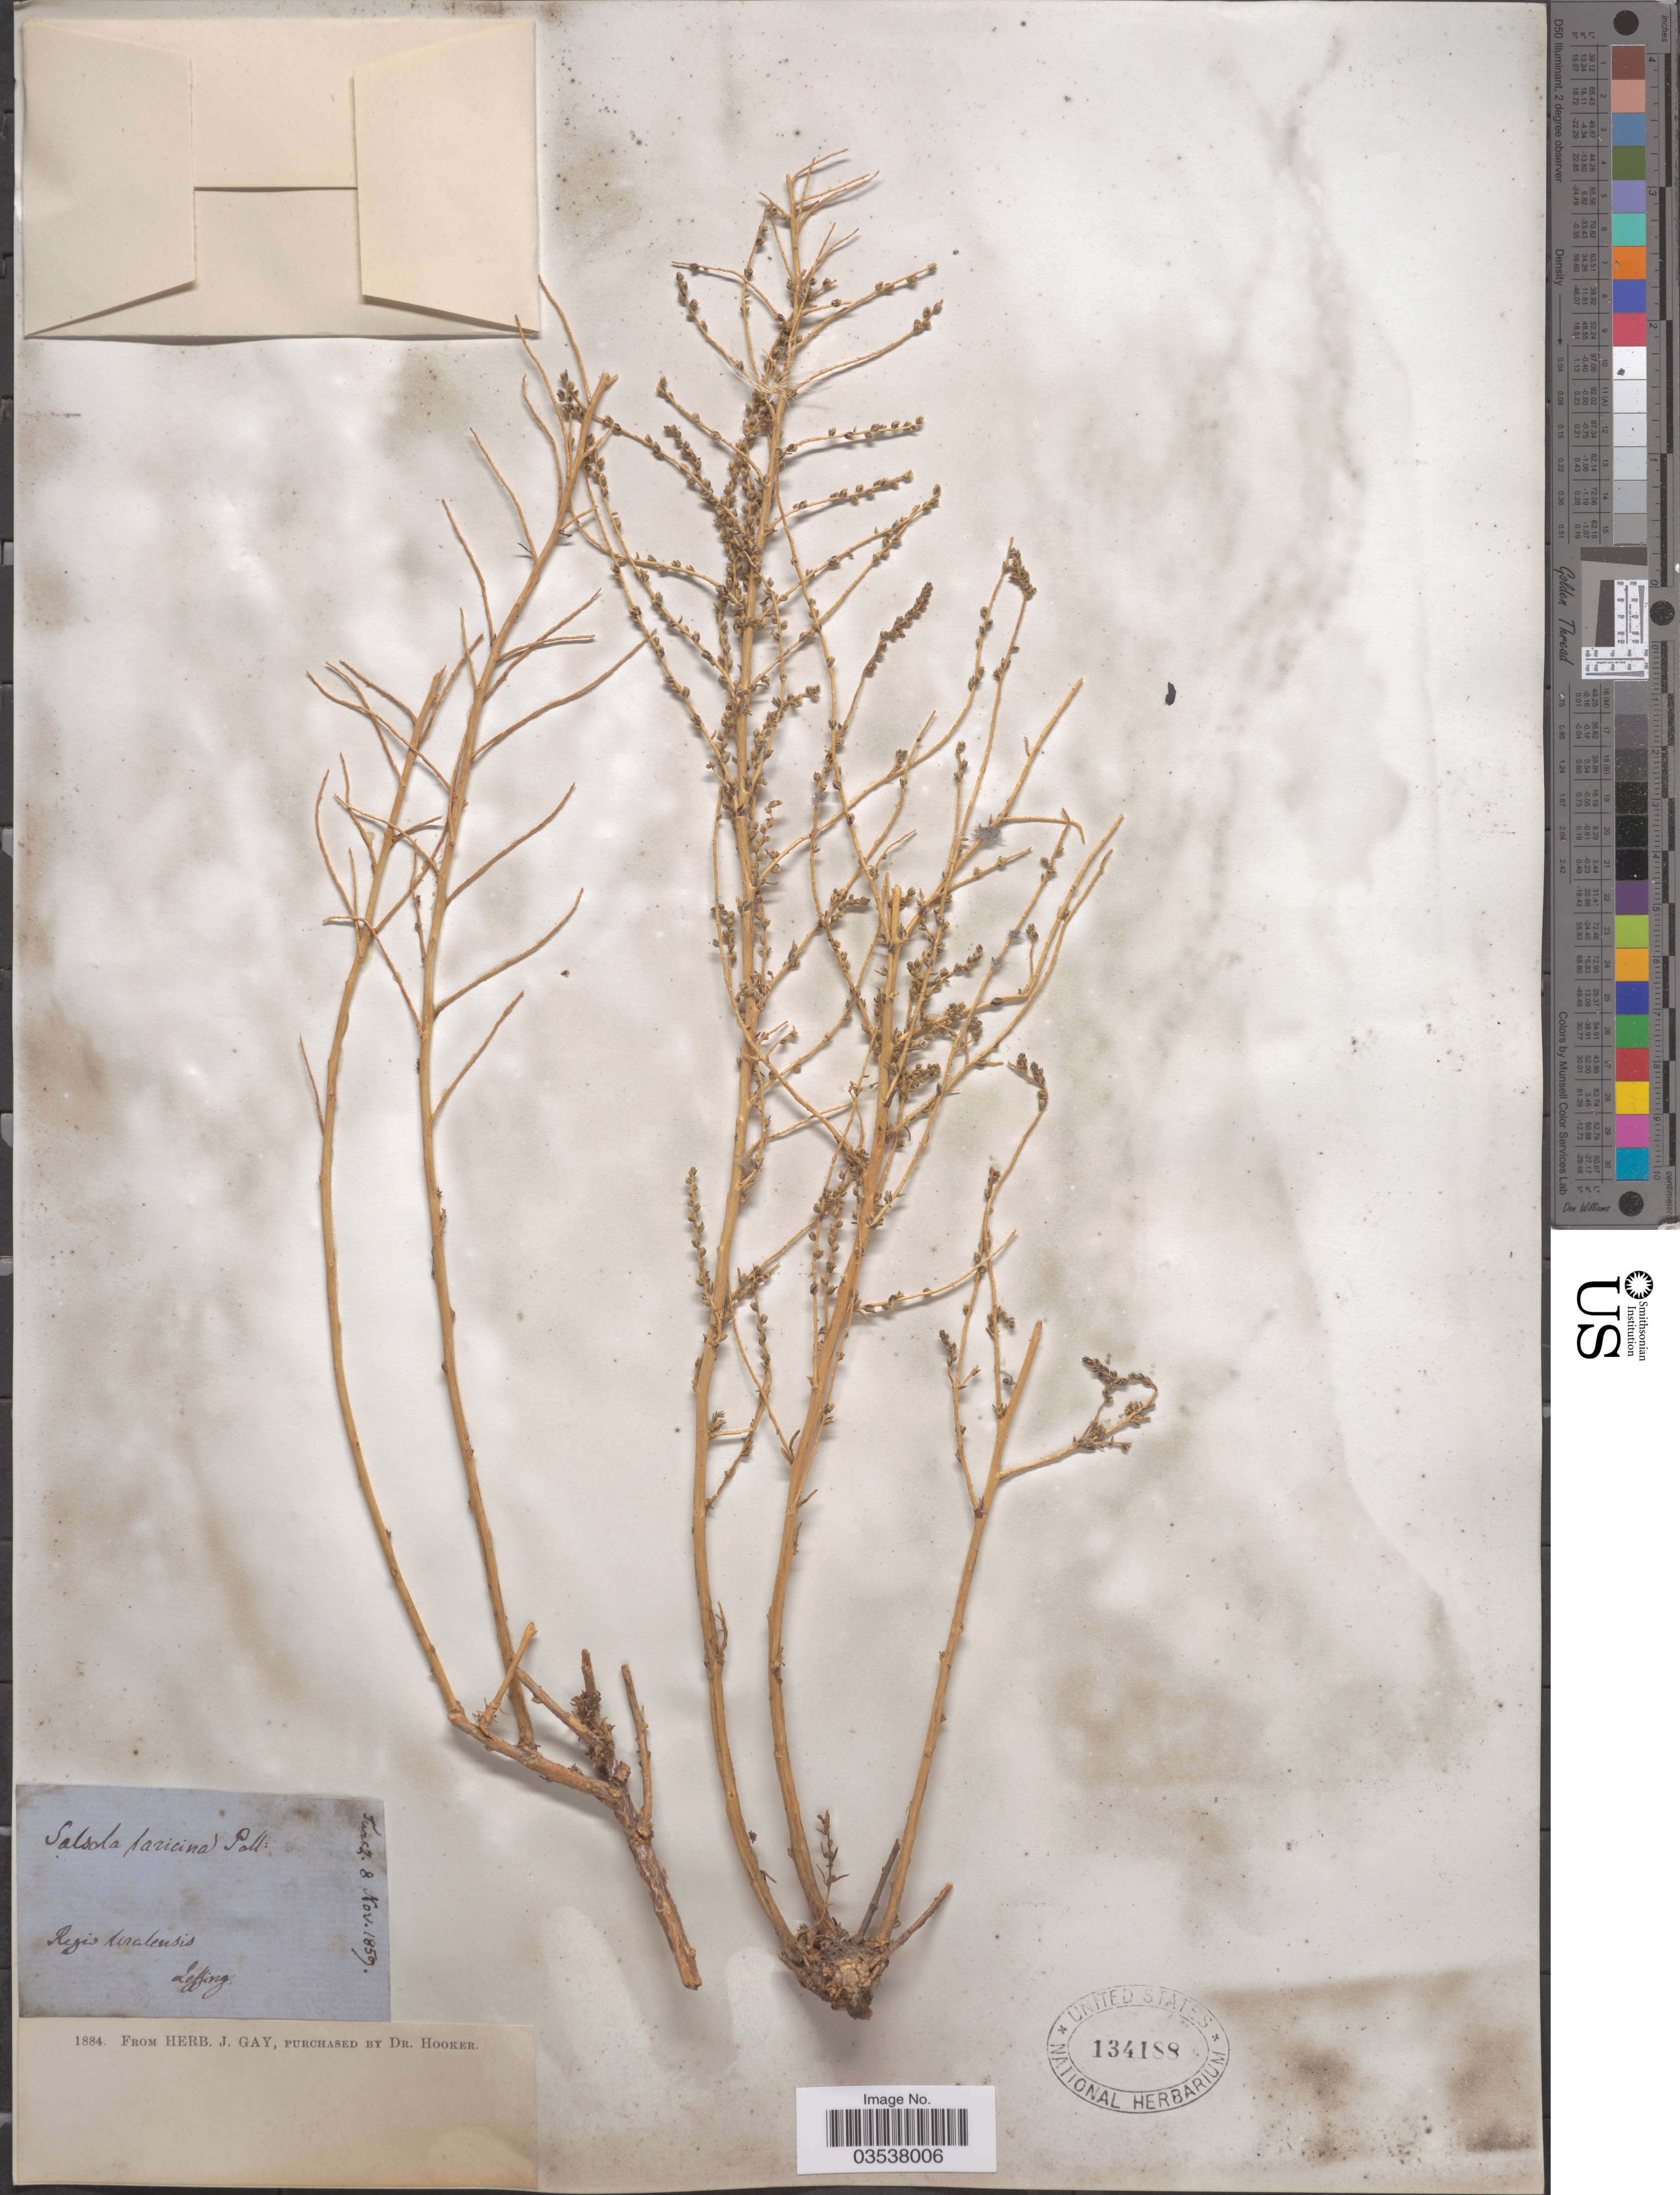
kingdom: Plantae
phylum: Tracheophyta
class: Magnoliopsida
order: Caryophyllales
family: Amaranthaceae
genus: Caroxylon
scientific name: Caroxylon laricinum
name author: (Pall.) Tzvelev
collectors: Geffing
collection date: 1859-11-08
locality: Turcz. Regio Uralensis.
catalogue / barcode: US 134188